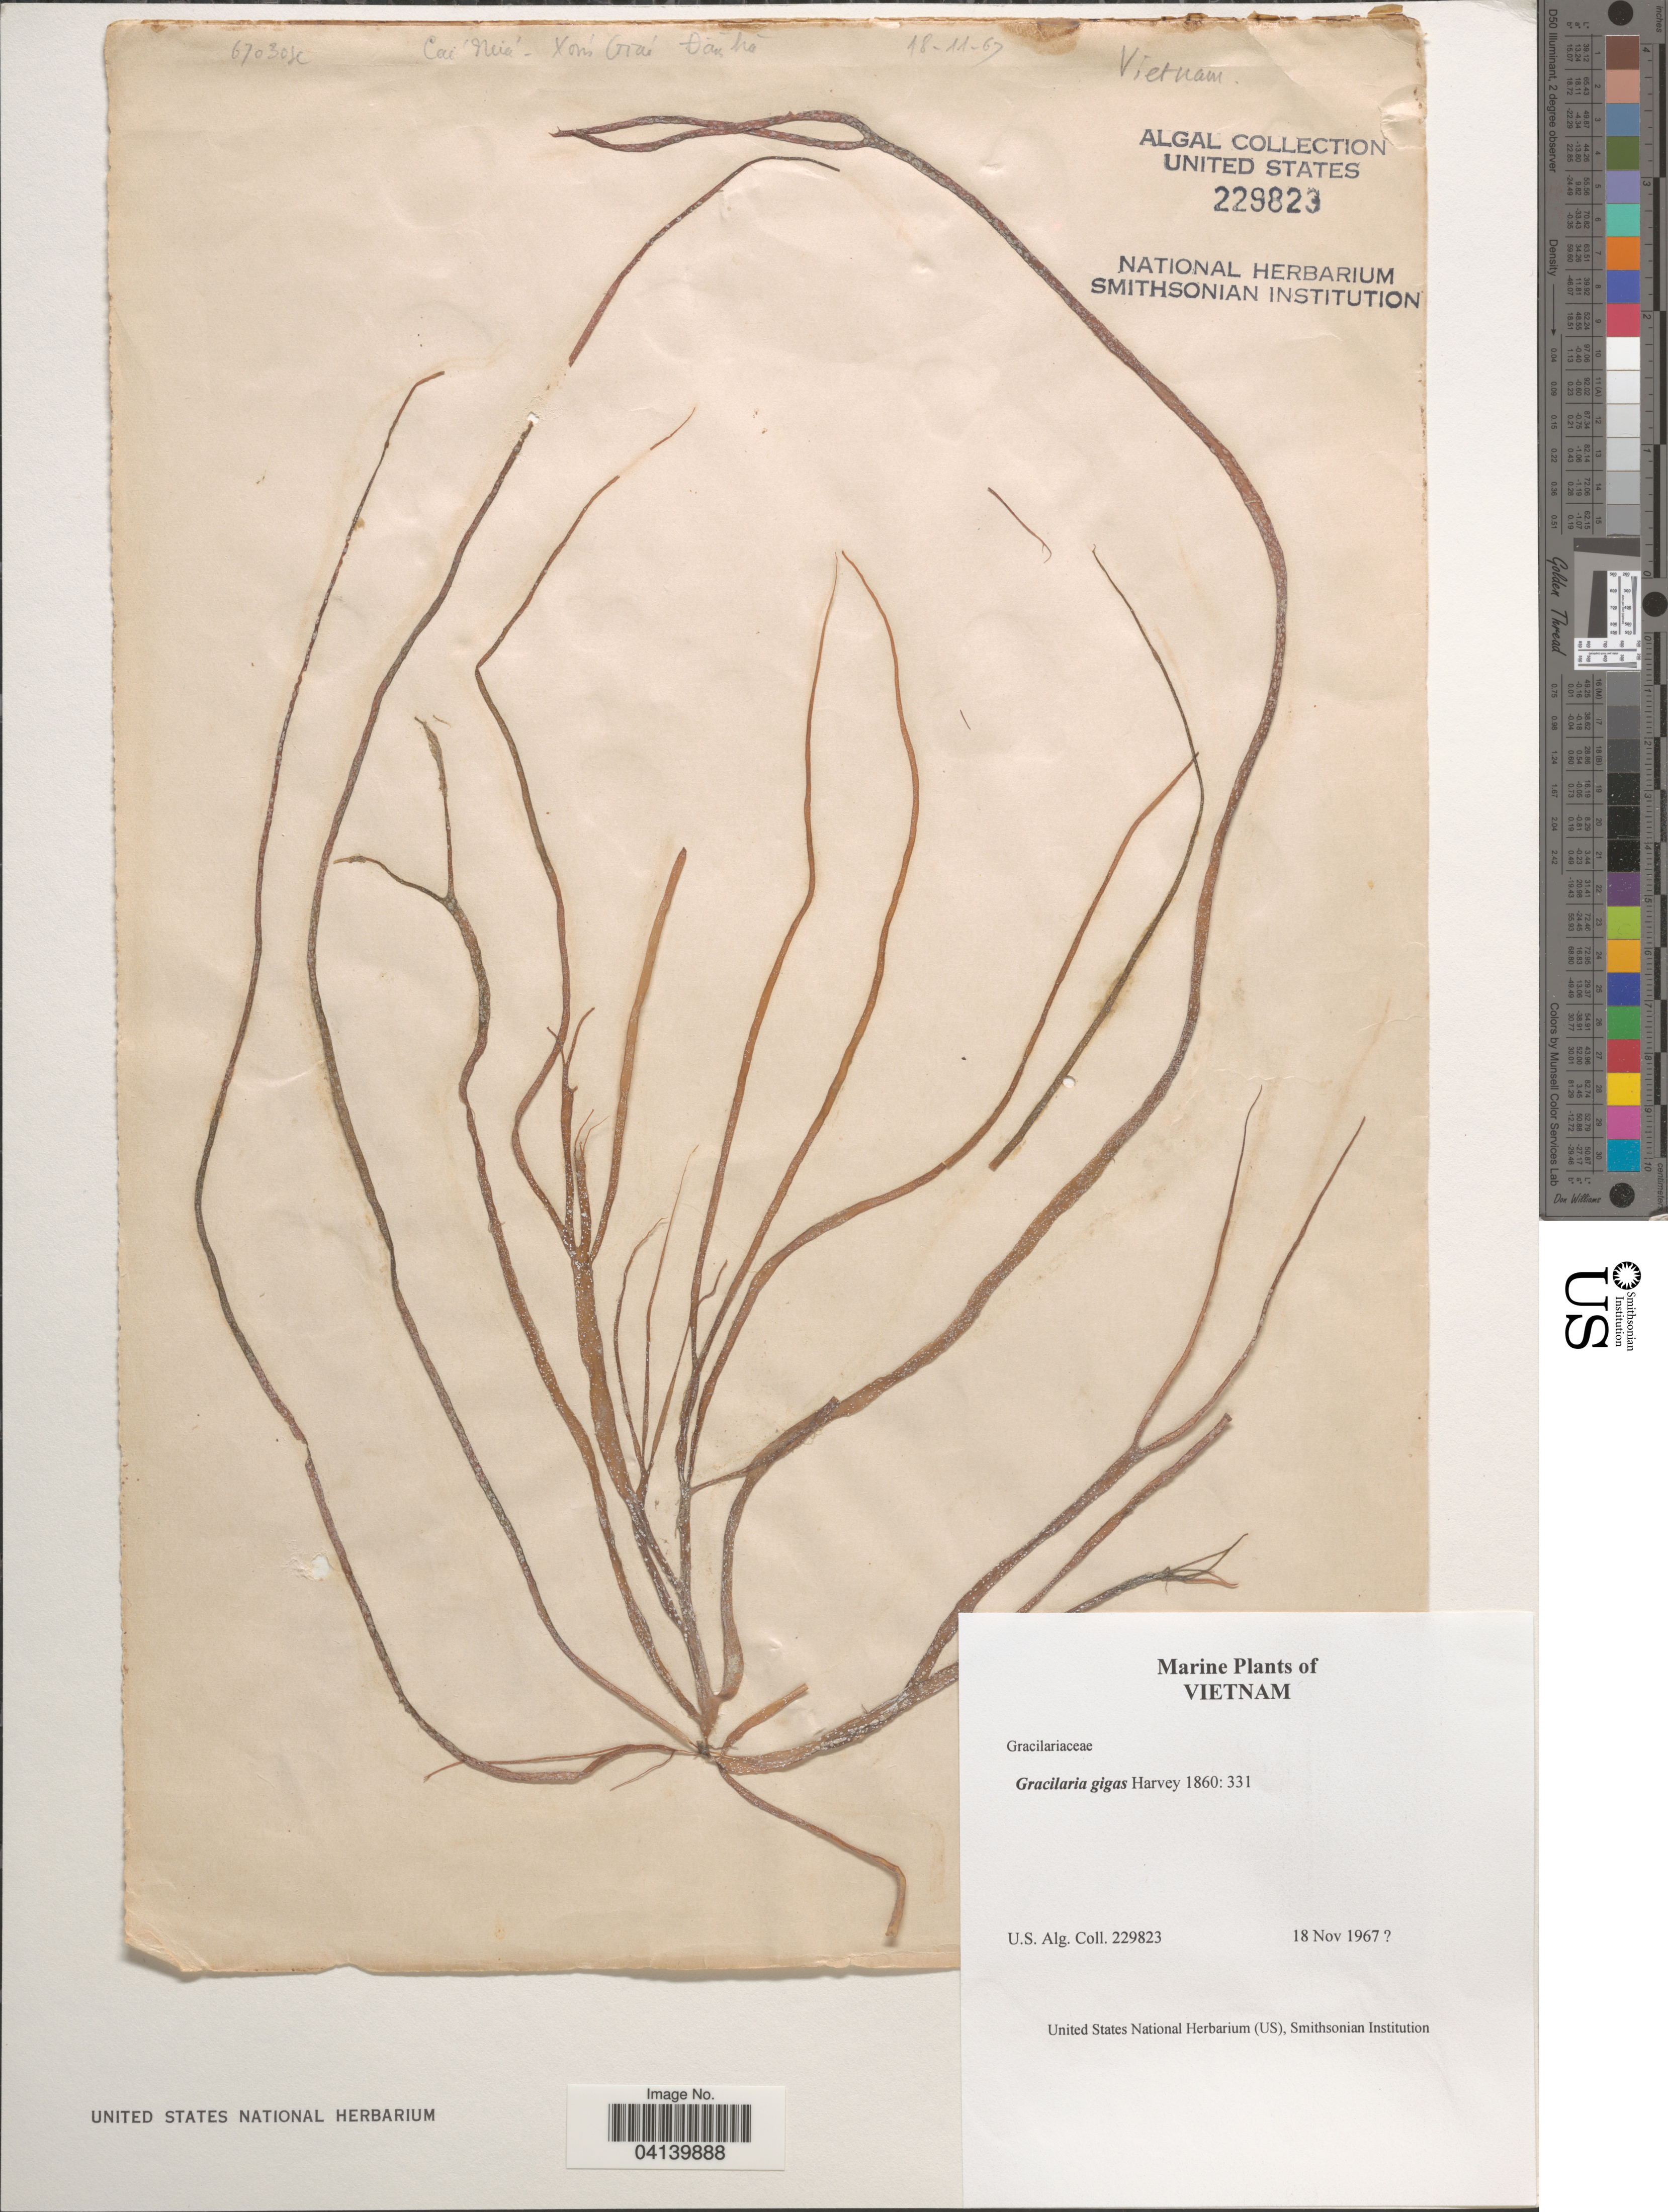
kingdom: Plantae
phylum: Rhodophyta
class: Florideophyceae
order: Gracilariales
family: Gracilariaceae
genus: Gracilaria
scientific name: Gracilaria gigas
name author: Harv.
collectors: U. S. Alg.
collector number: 229823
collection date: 1967-11-18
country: Vietnam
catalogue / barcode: US 229829